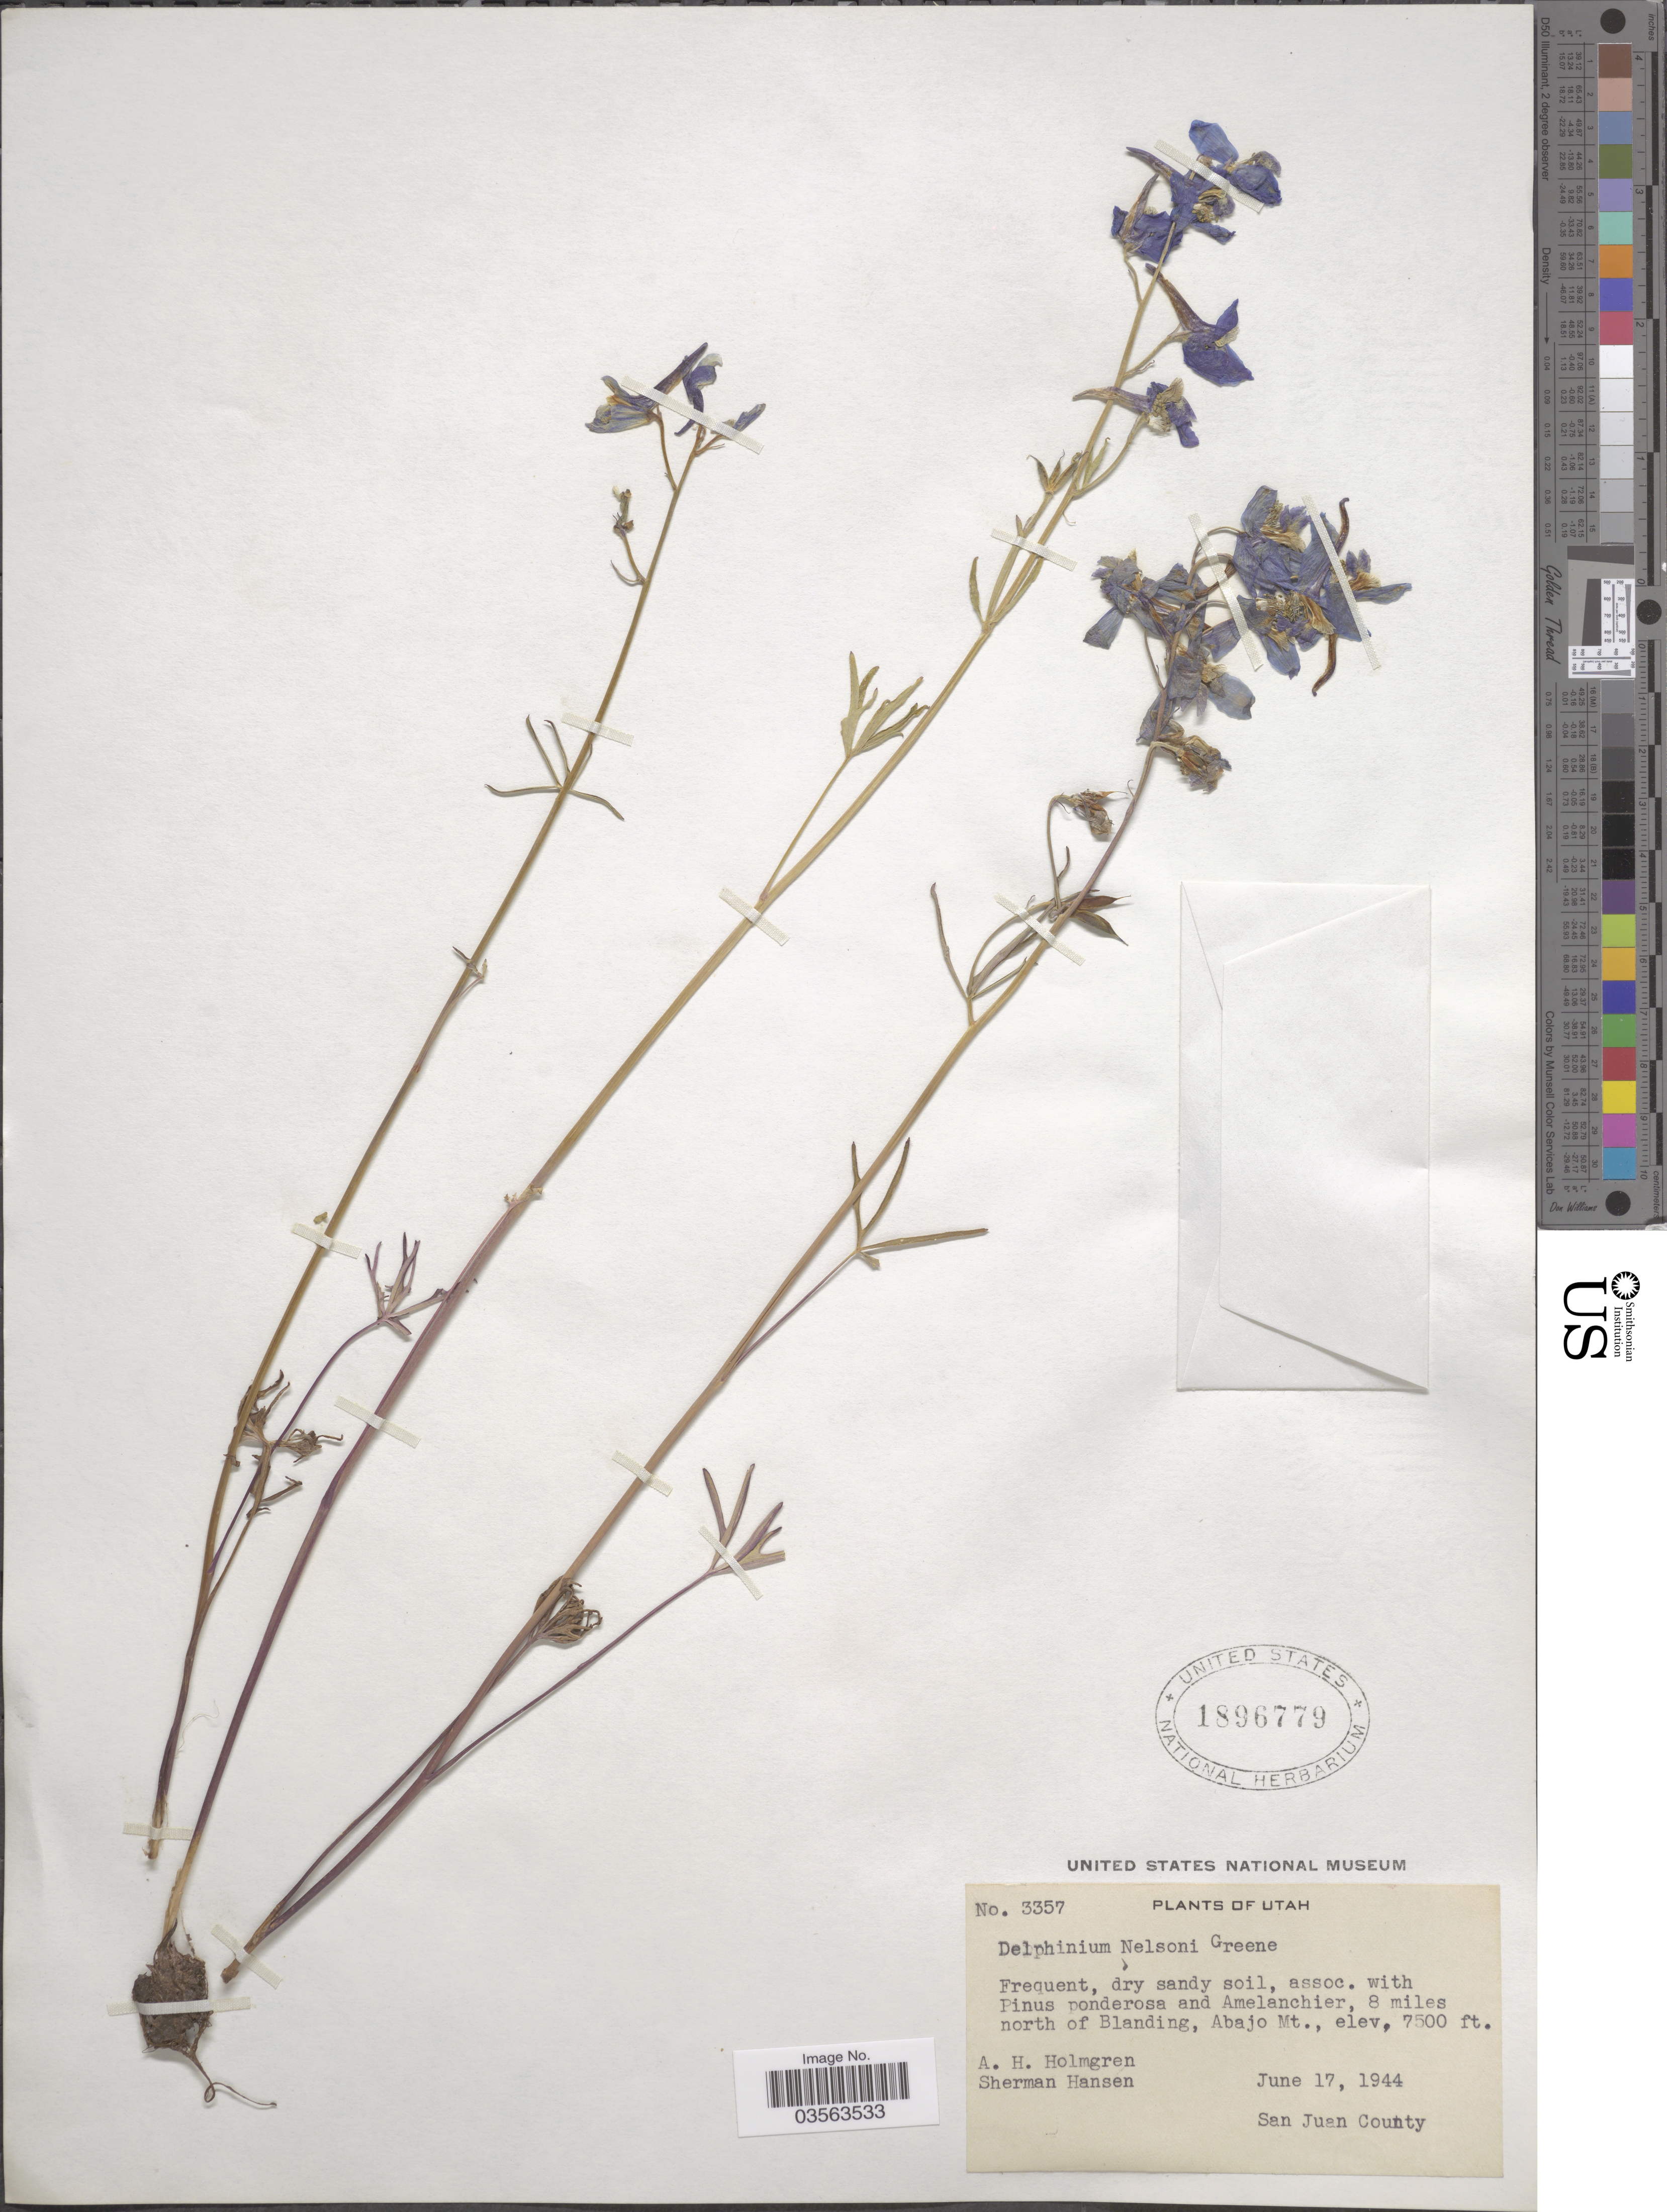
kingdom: Plantae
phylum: Tracheophyta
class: Magnoliopsida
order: Ranunculales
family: Ranunculaceae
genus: Delphinium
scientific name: Delphinium nelsonii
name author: Greene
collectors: A. H. Holmgren & S. Hansen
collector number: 3357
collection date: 1944-06-17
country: United States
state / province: Utah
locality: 8 miles north of Blanding, Abajo Mt. San Juan County.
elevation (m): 2286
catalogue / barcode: US 1896779